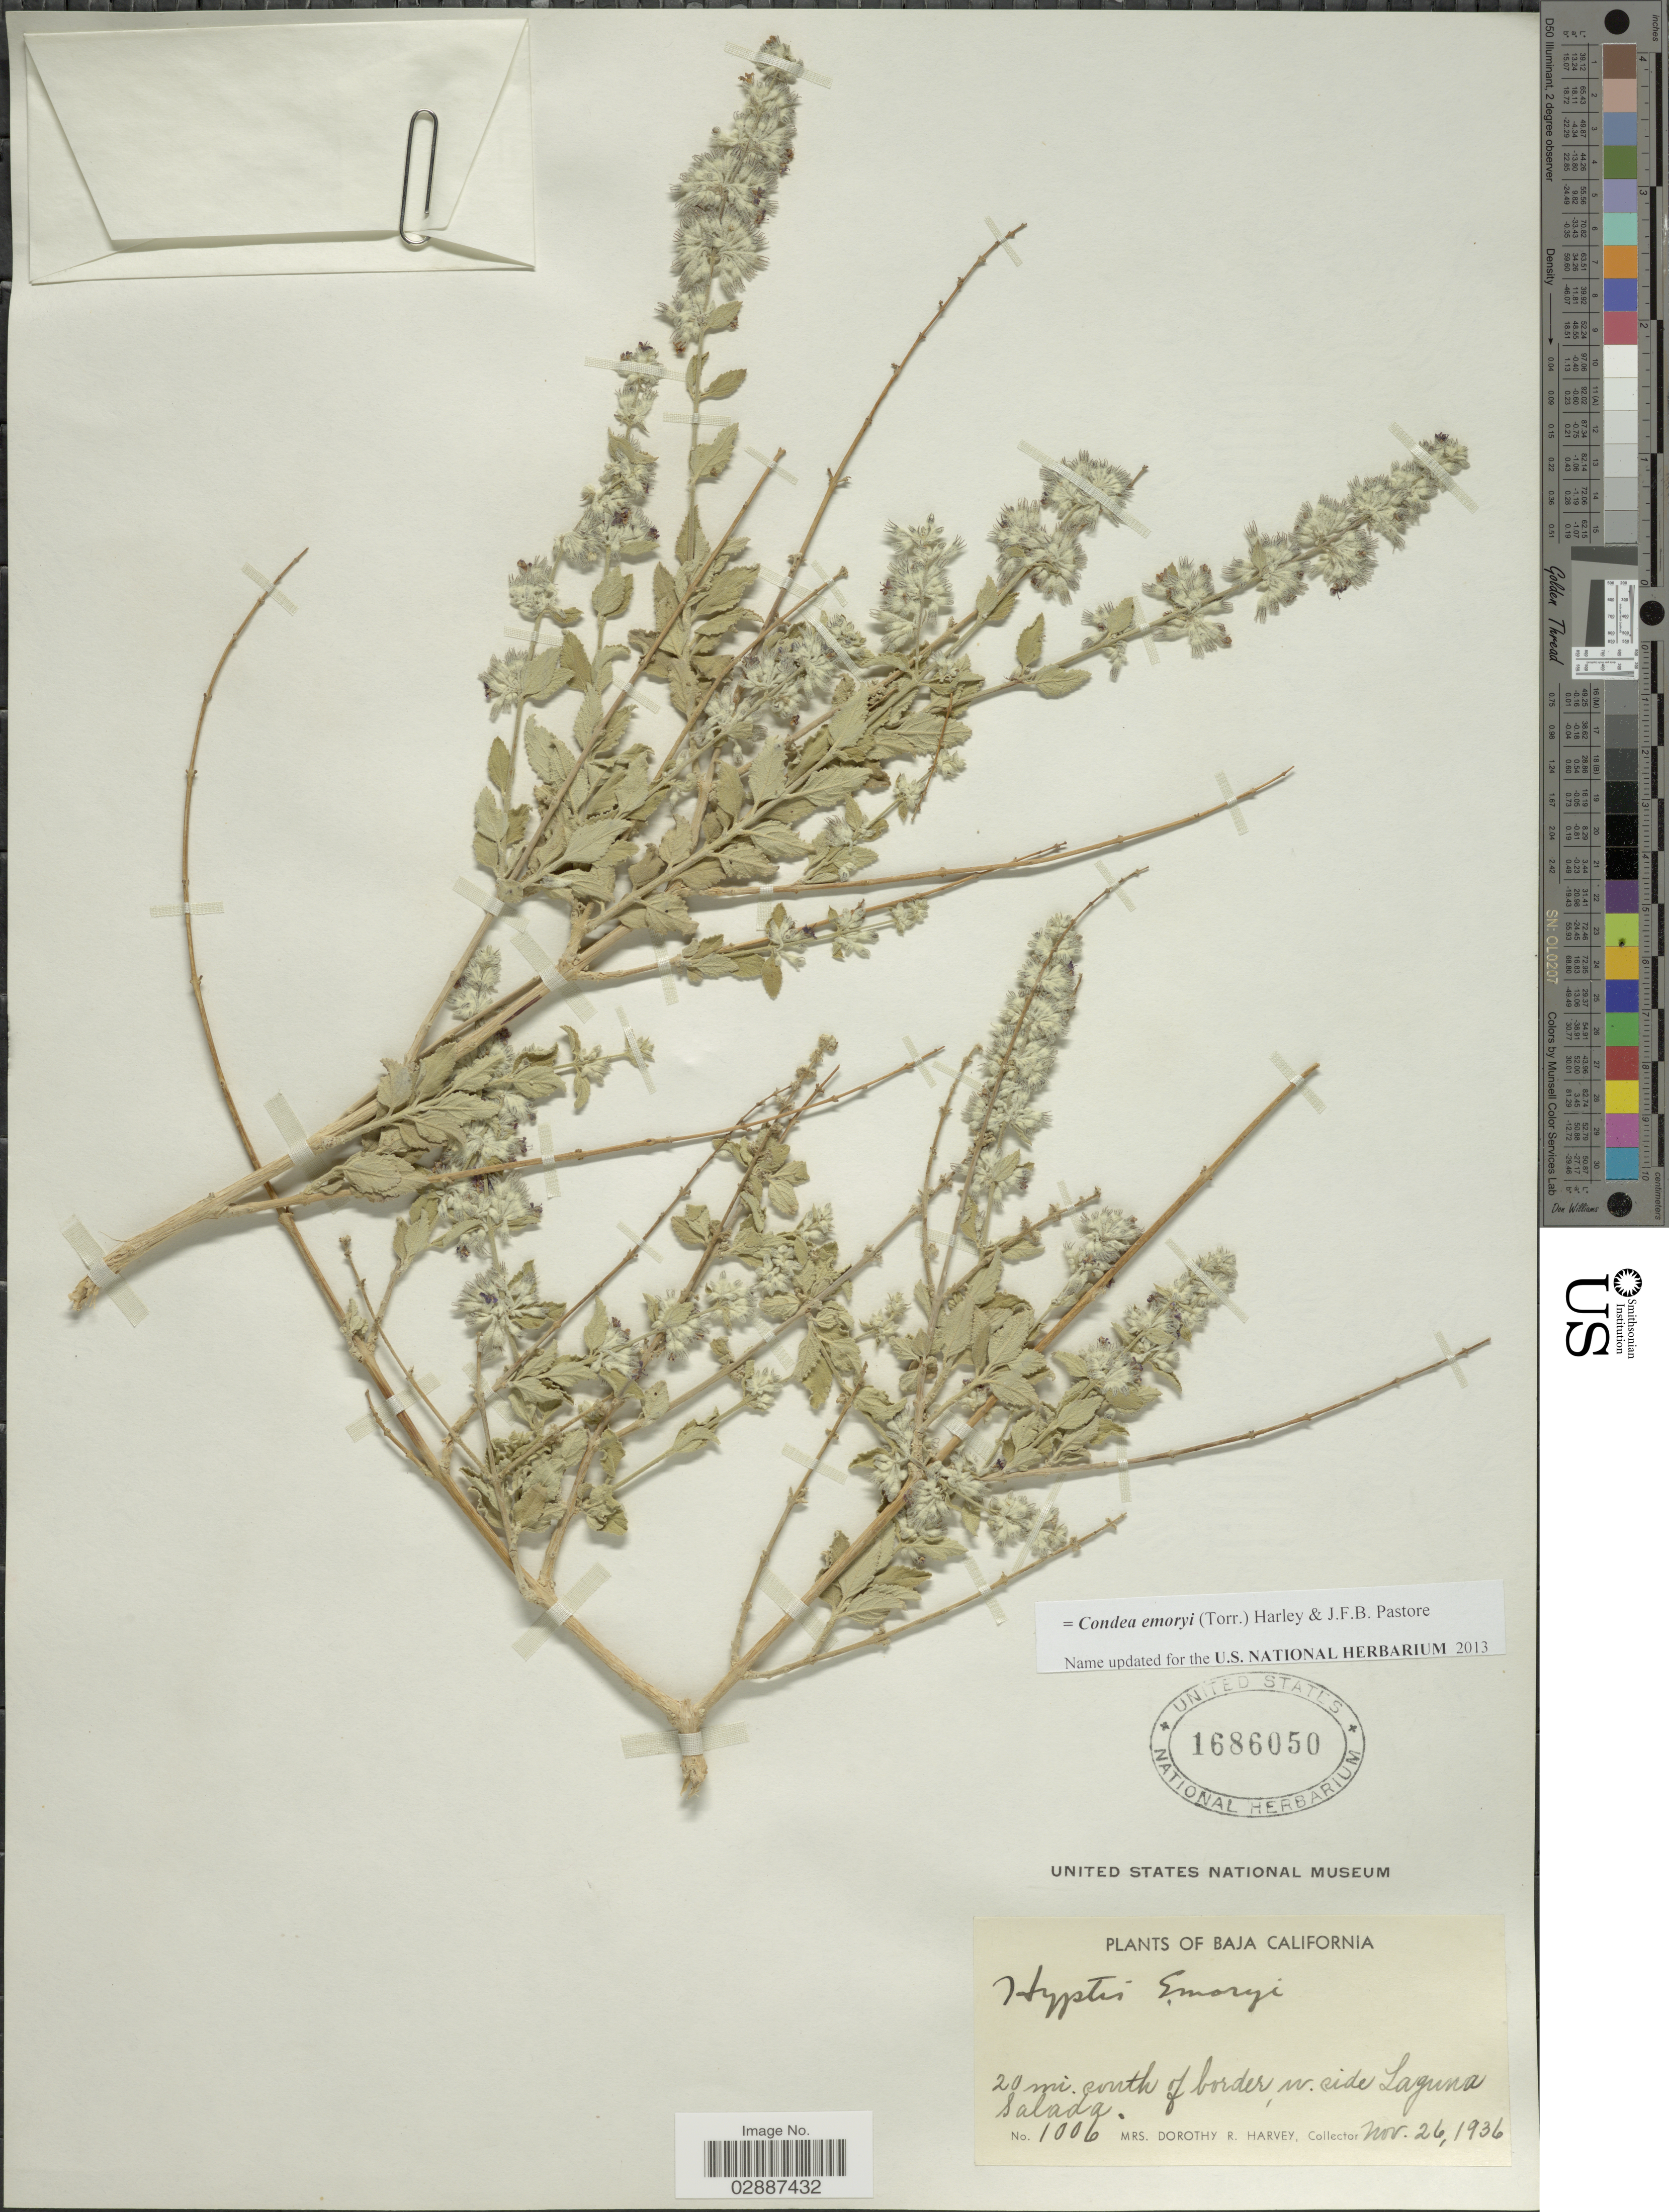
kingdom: Plantae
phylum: Tracheophyta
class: Magnoliopsida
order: Lamiales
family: Lamiaceae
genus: Condea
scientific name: Condea emoryi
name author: (Torr.) Harley & J.F.B. Pastore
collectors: Harvey, Mrs. D. R.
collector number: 1006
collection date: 1936-11-26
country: Mexico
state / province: Baja California Norte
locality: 20 mi. south of border, w. side Laguna Salada.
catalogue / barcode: US 1686050